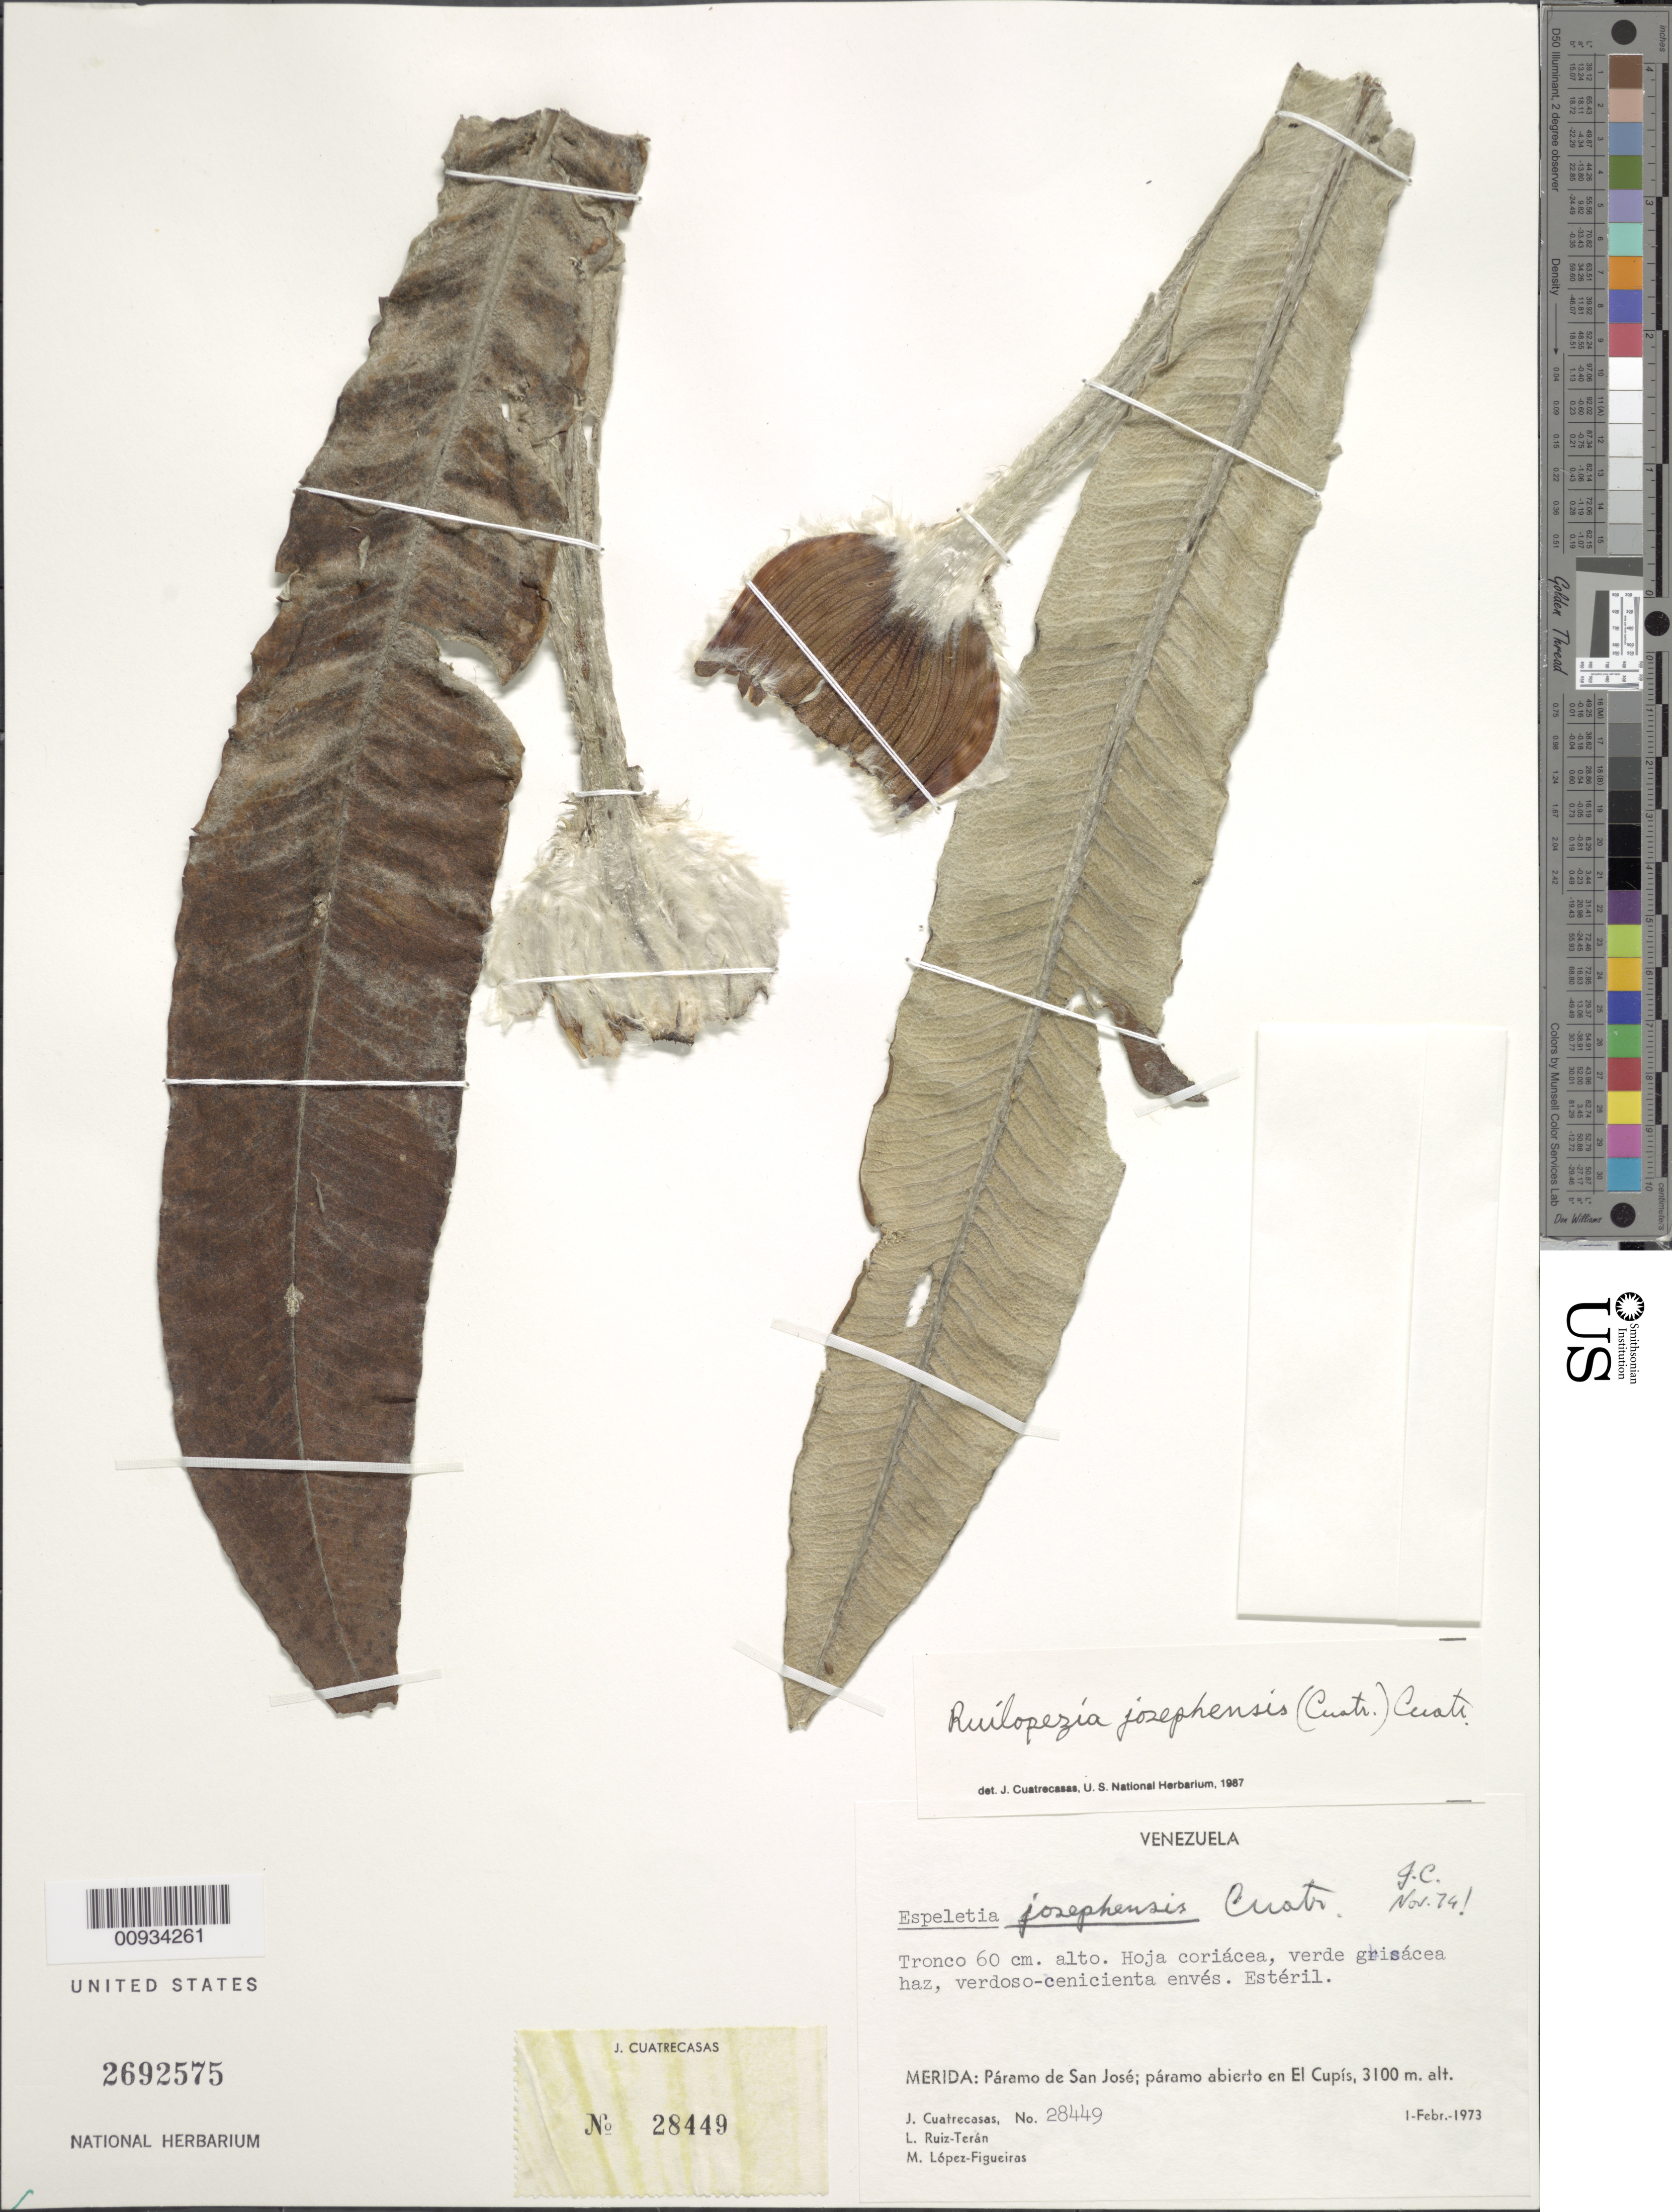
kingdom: Plantae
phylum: Tracheophyta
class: Magnoliopsida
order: Asterales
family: Asteraceae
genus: Ruilopezia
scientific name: Ruilopezia josephensis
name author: (Cuatrec.) Cuatrec.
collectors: J. Cuatrecasas, L. E. Ruíz-Terán & M. López Figueiras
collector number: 28449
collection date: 1973-02-01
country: Venezuela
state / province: Mérida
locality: Páramo de San José. Páramo de San José, páramo abierto en El Cupís.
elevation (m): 3100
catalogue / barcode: US 2692575